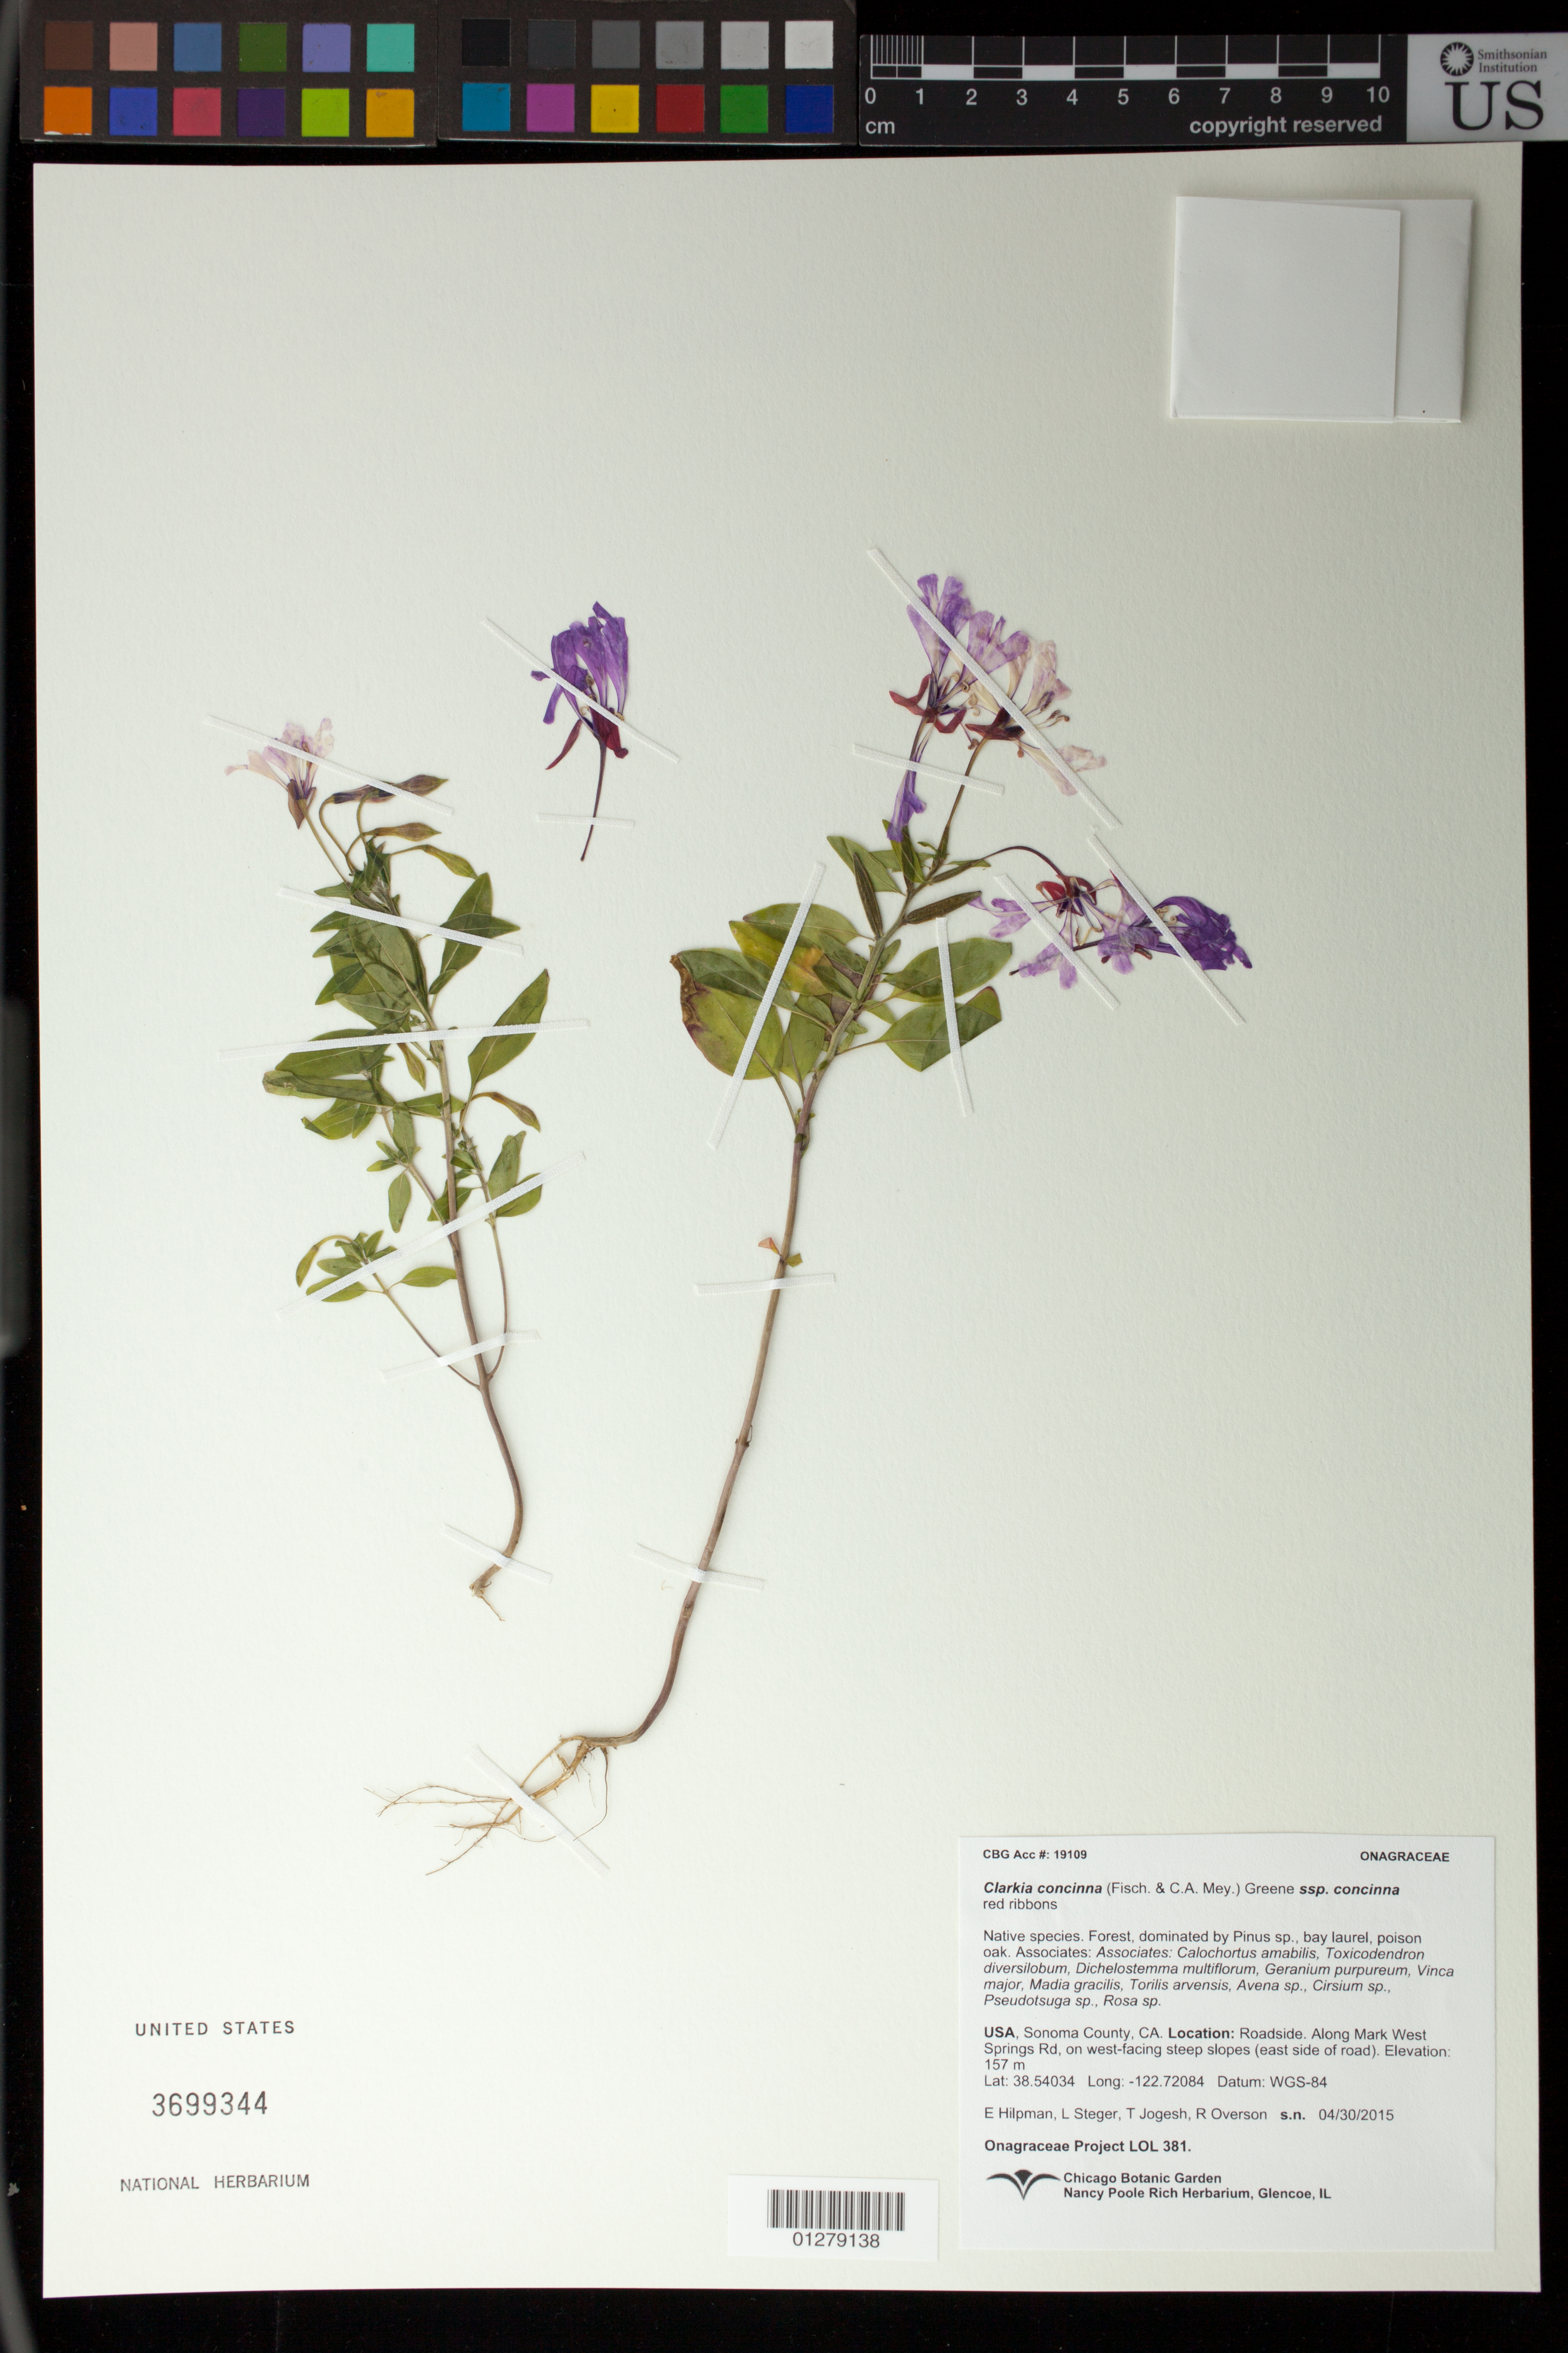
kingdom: Plantae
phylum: Tracheophyta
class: Magnoliopsida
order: Myrtales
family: Onagraceae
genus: Clarkia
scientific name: Clarkia concinna subsp. concinna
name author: (Fisch. & C.A. Mey.) Greene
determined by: Wagner, W. L., (BOT), Smithsonian Institution - National Museum of Natural History (UNITED STATES)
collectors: E. Hilpman, L. Steger, R. Overson & T. Jojesh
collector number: LOL 381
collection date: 2015-04-30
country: United States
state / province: California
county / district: Sonoma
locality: Along Mark West Springs Rd, on west-facing steep slopes (east side of road)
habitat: Forest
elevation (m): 157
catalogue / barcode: US 3699344